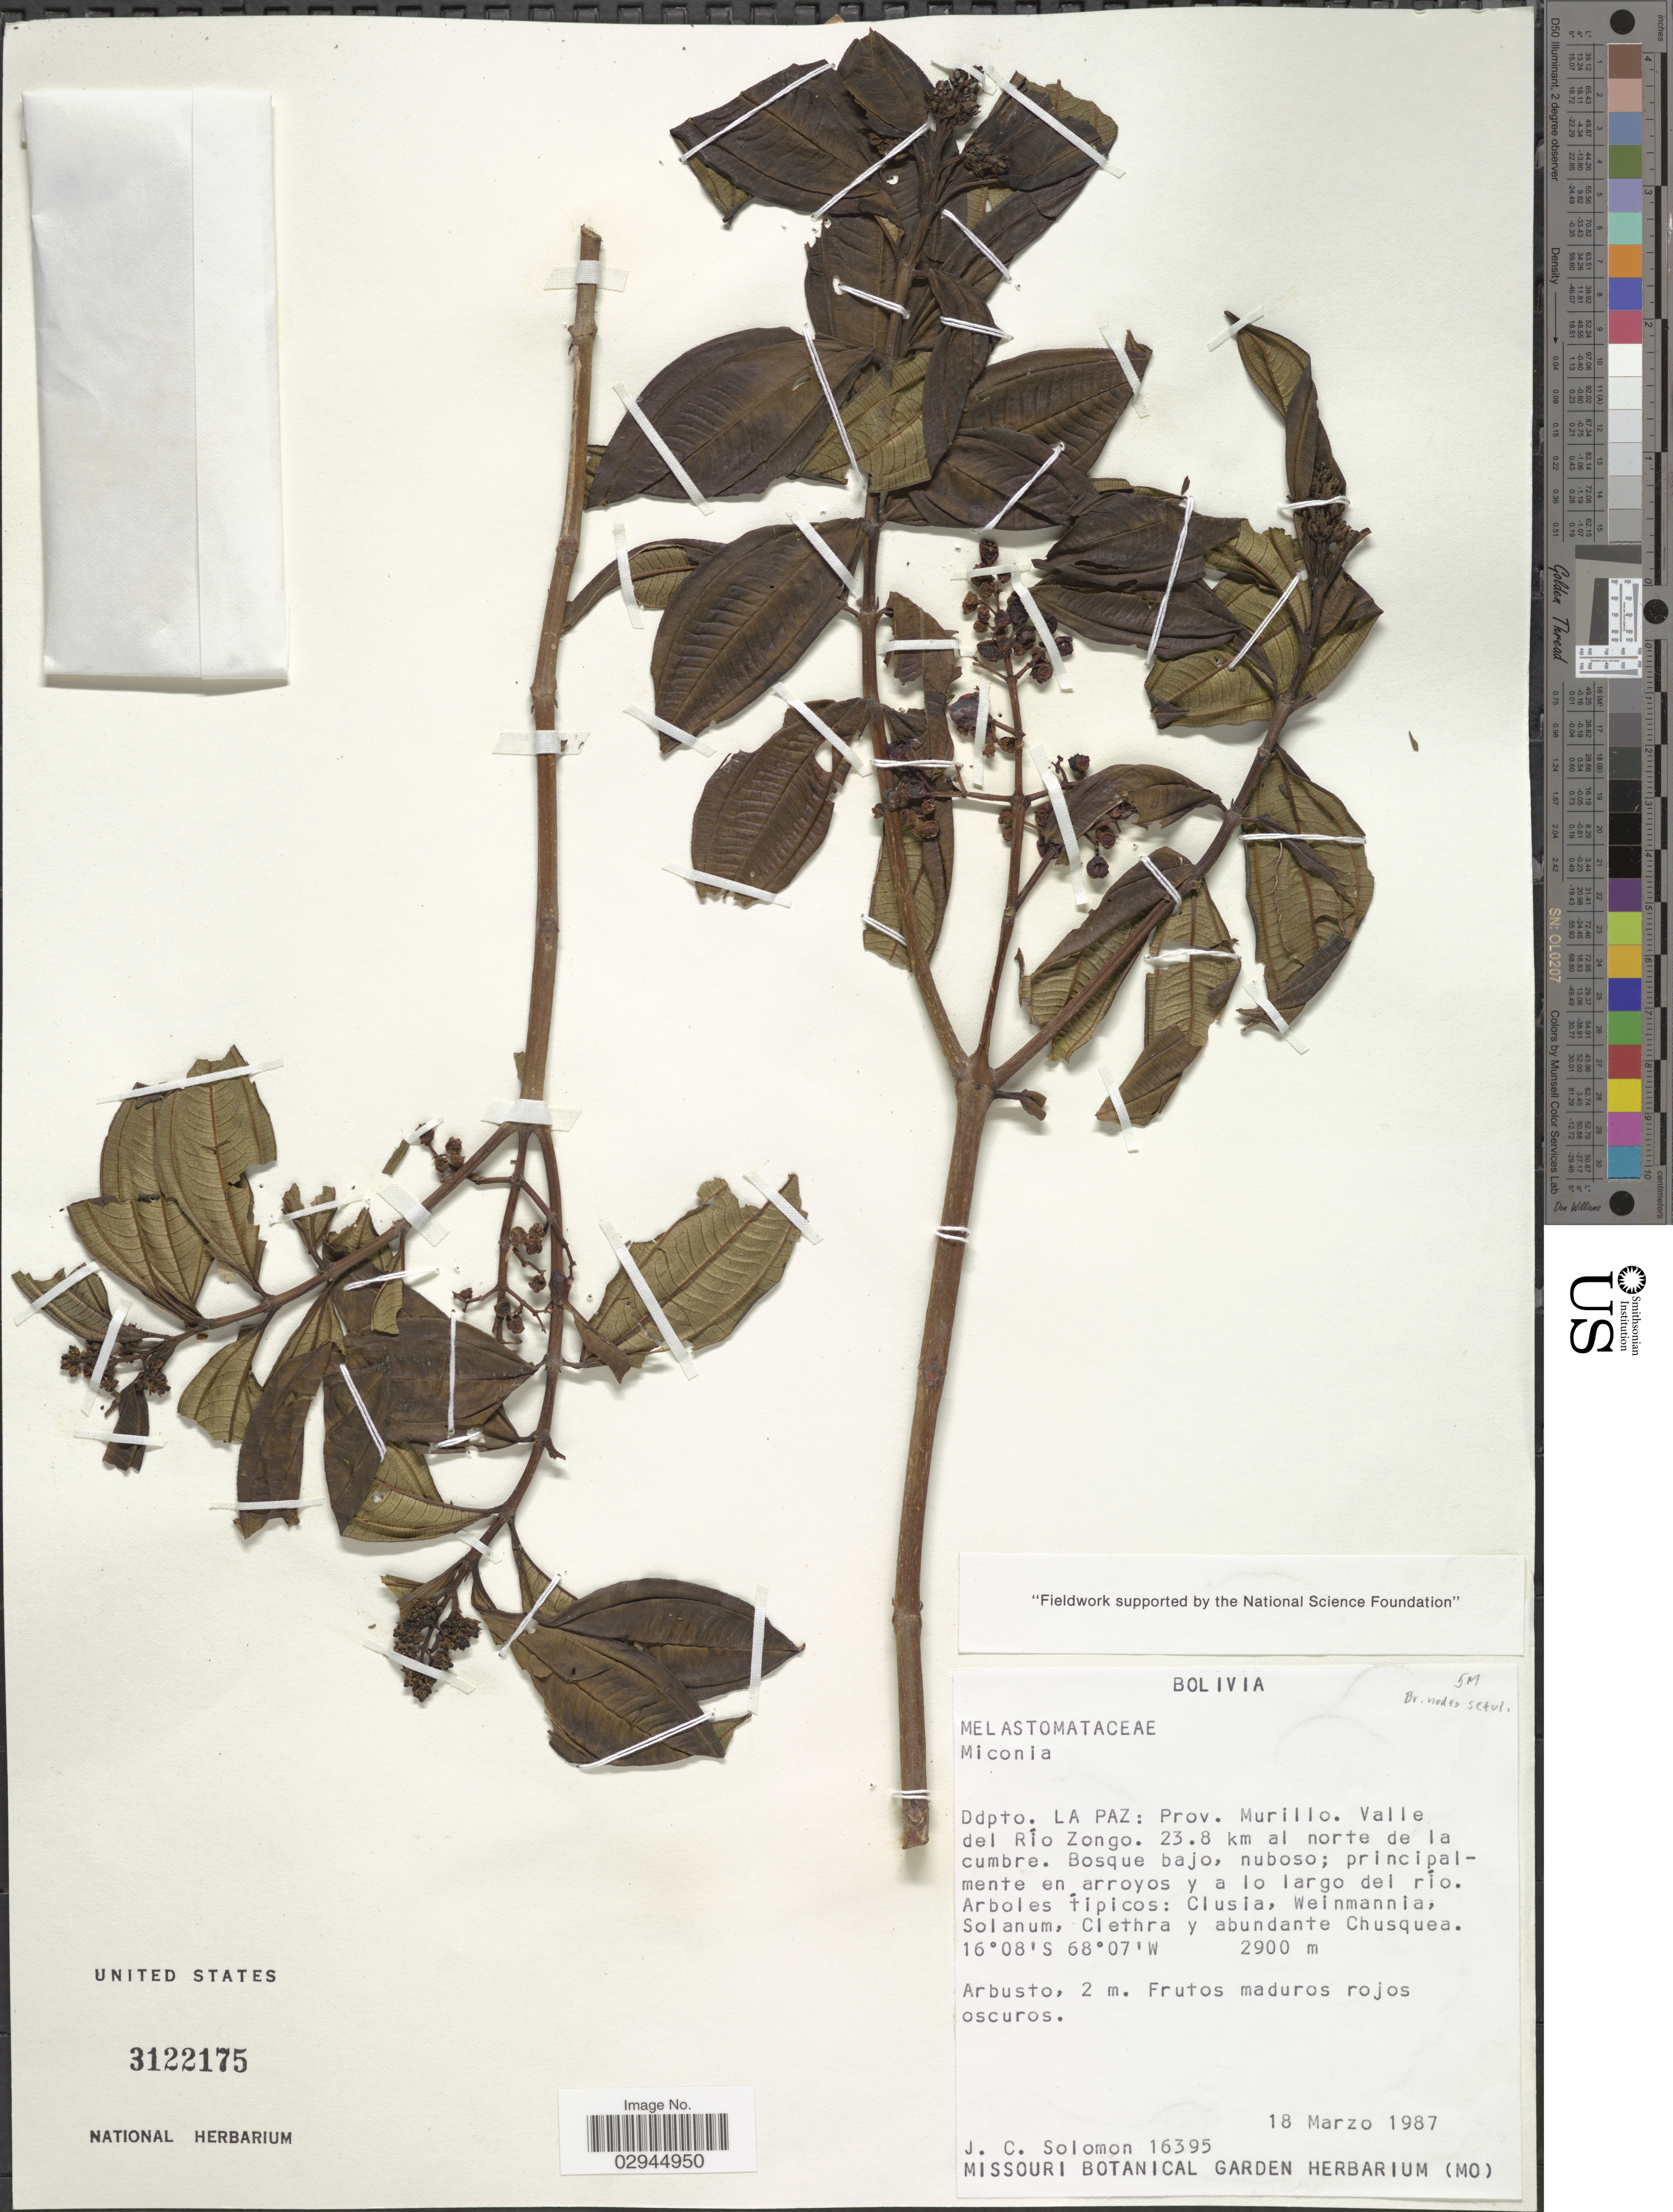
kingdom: Plantae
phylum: Tracheophyta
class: Magnoliopsida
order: Myrtales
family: Melastomataceae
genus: Miconia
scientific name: Miconia sp.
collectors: J. C. Solomon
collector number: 16395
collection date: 1987-03-18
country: Bolivia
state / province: La Paz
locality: Ddpto. La Paz: Prov. Murillo. Valle del Río Zongo. 23.8 km al norte de la cumbre.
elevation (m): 2900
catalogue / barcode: US 3122175